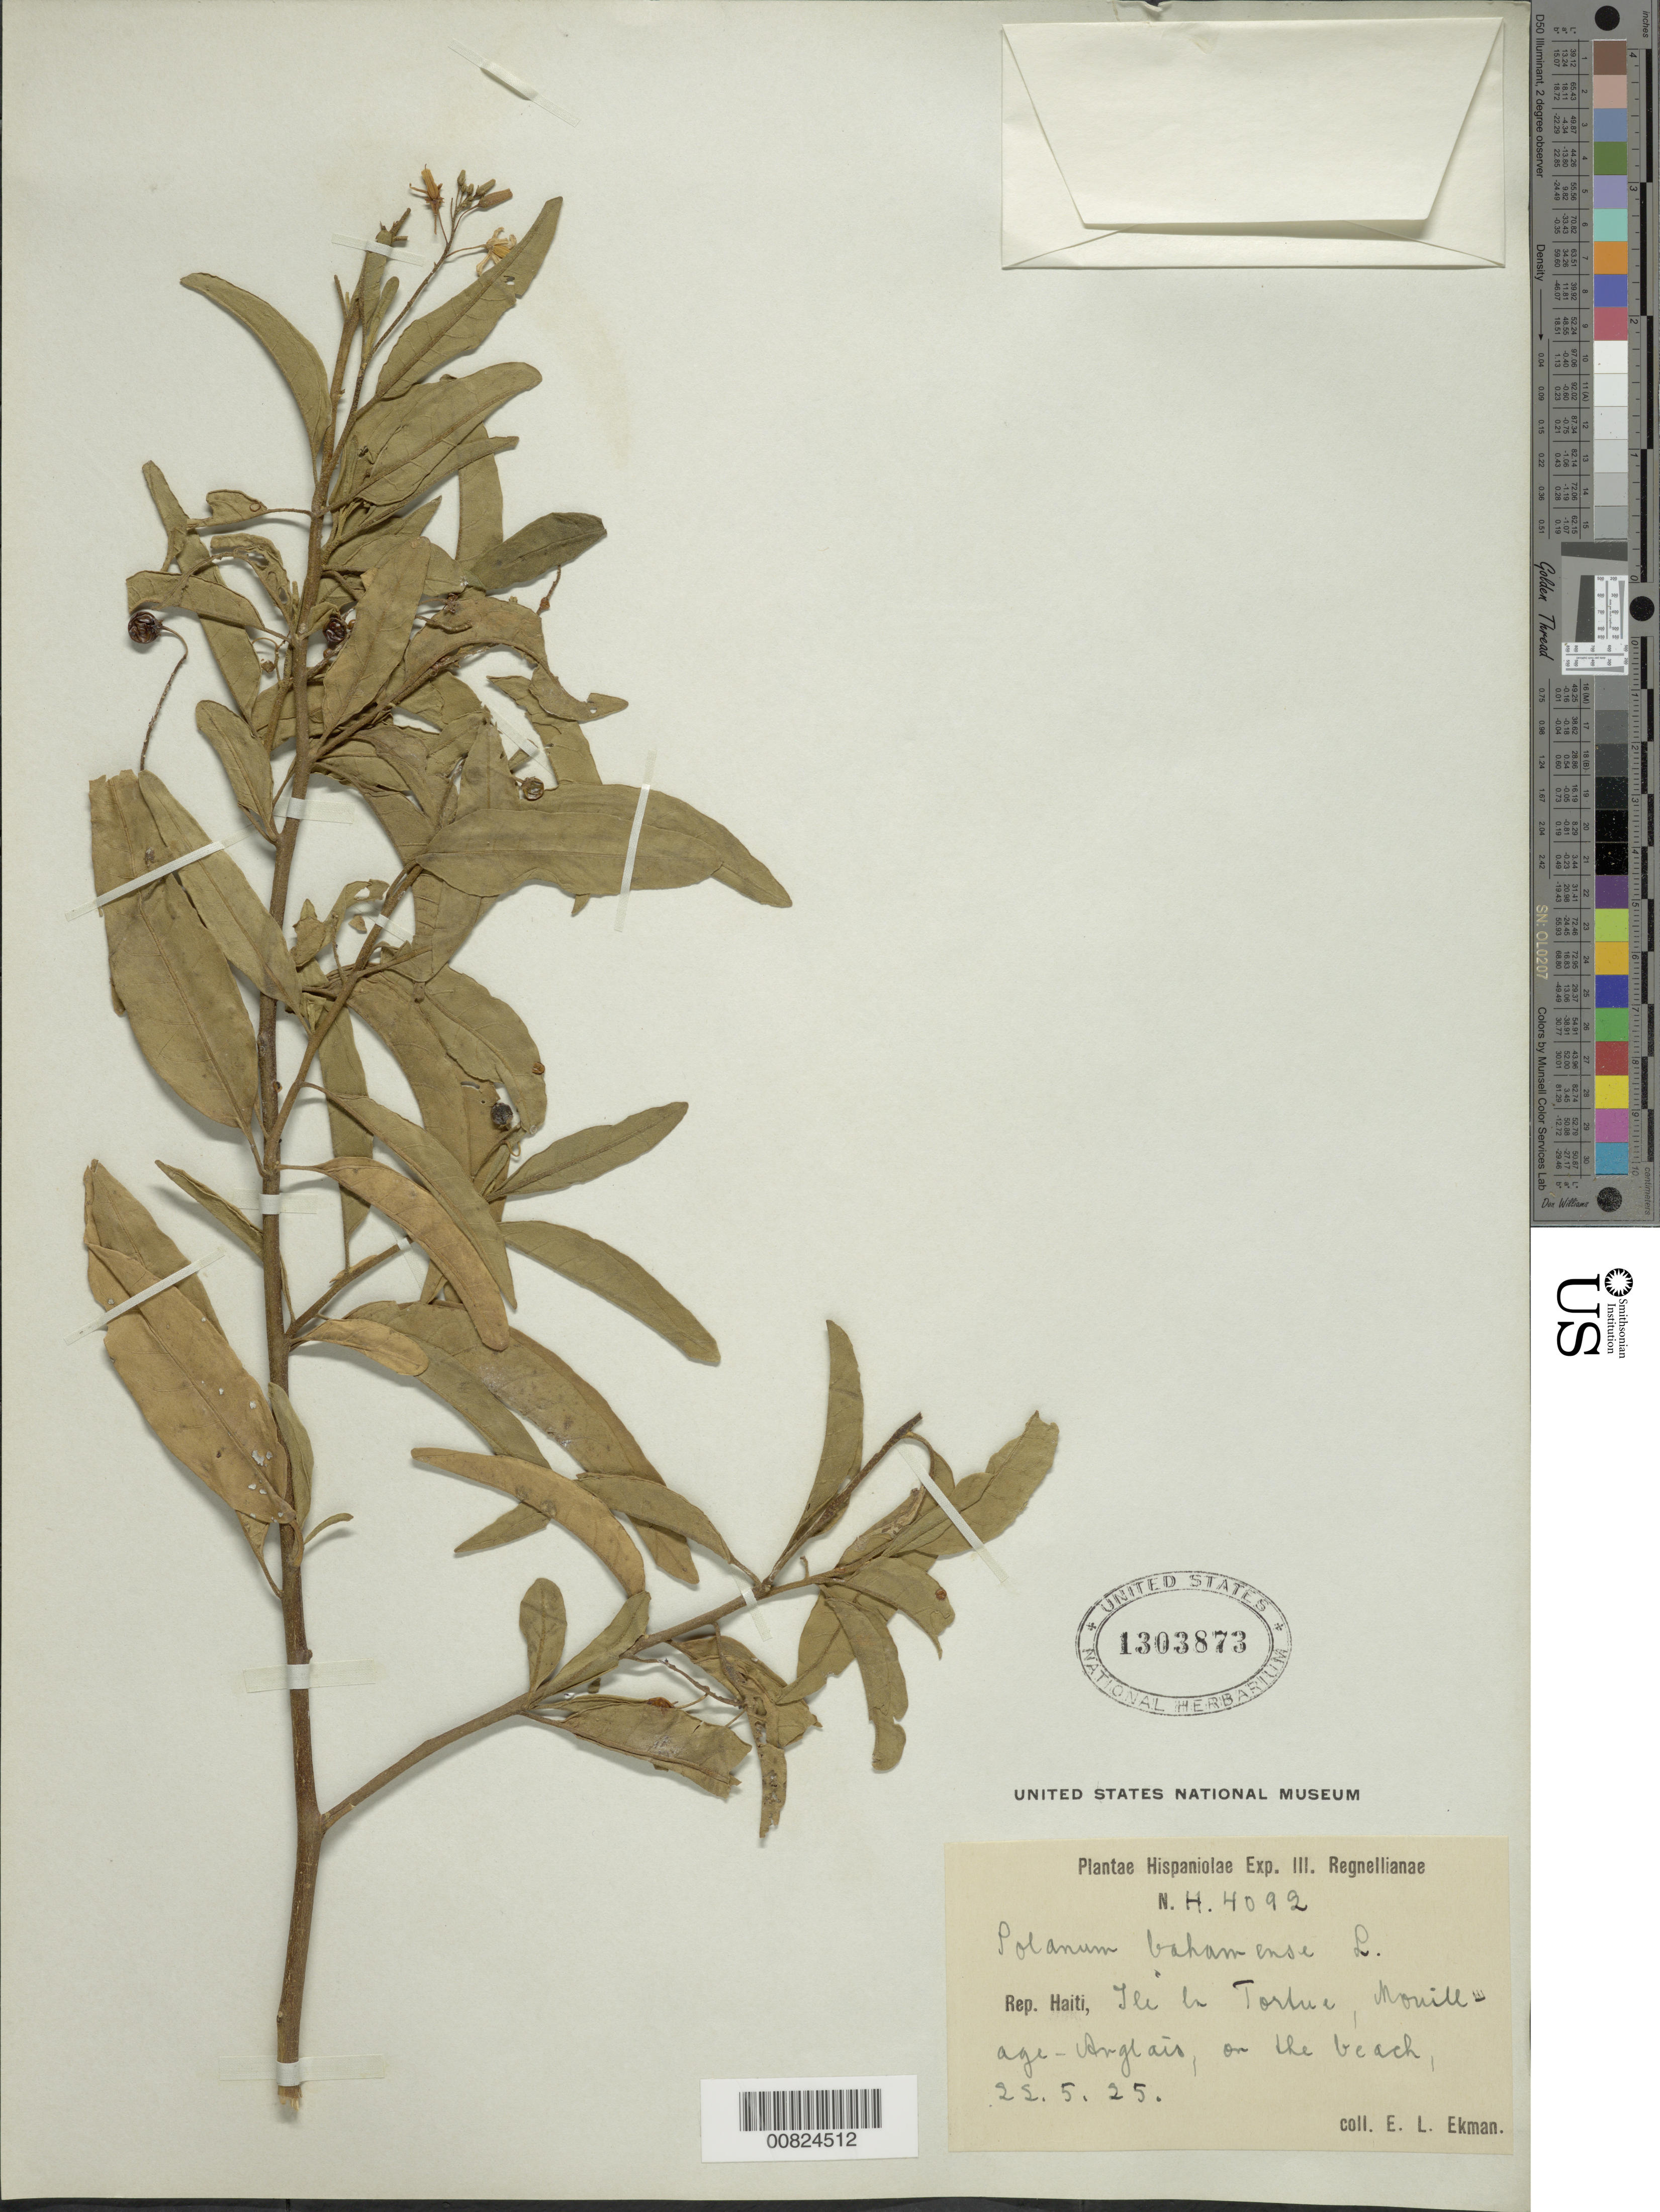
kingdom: Plantae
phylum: Tracheophyta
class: Magnoliopsida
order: Solanales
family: Solanaceae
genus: Solanum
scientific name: Solanum bahamense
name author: L.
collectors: E. L. Ekman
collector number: H 4092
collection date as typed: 22 May 1925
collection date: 1925-05-22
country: Haiti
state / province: Nord-Ouest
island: Île de la Tortue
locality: Mouill-age-Anglais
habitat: On beach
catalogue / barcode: US 1303873